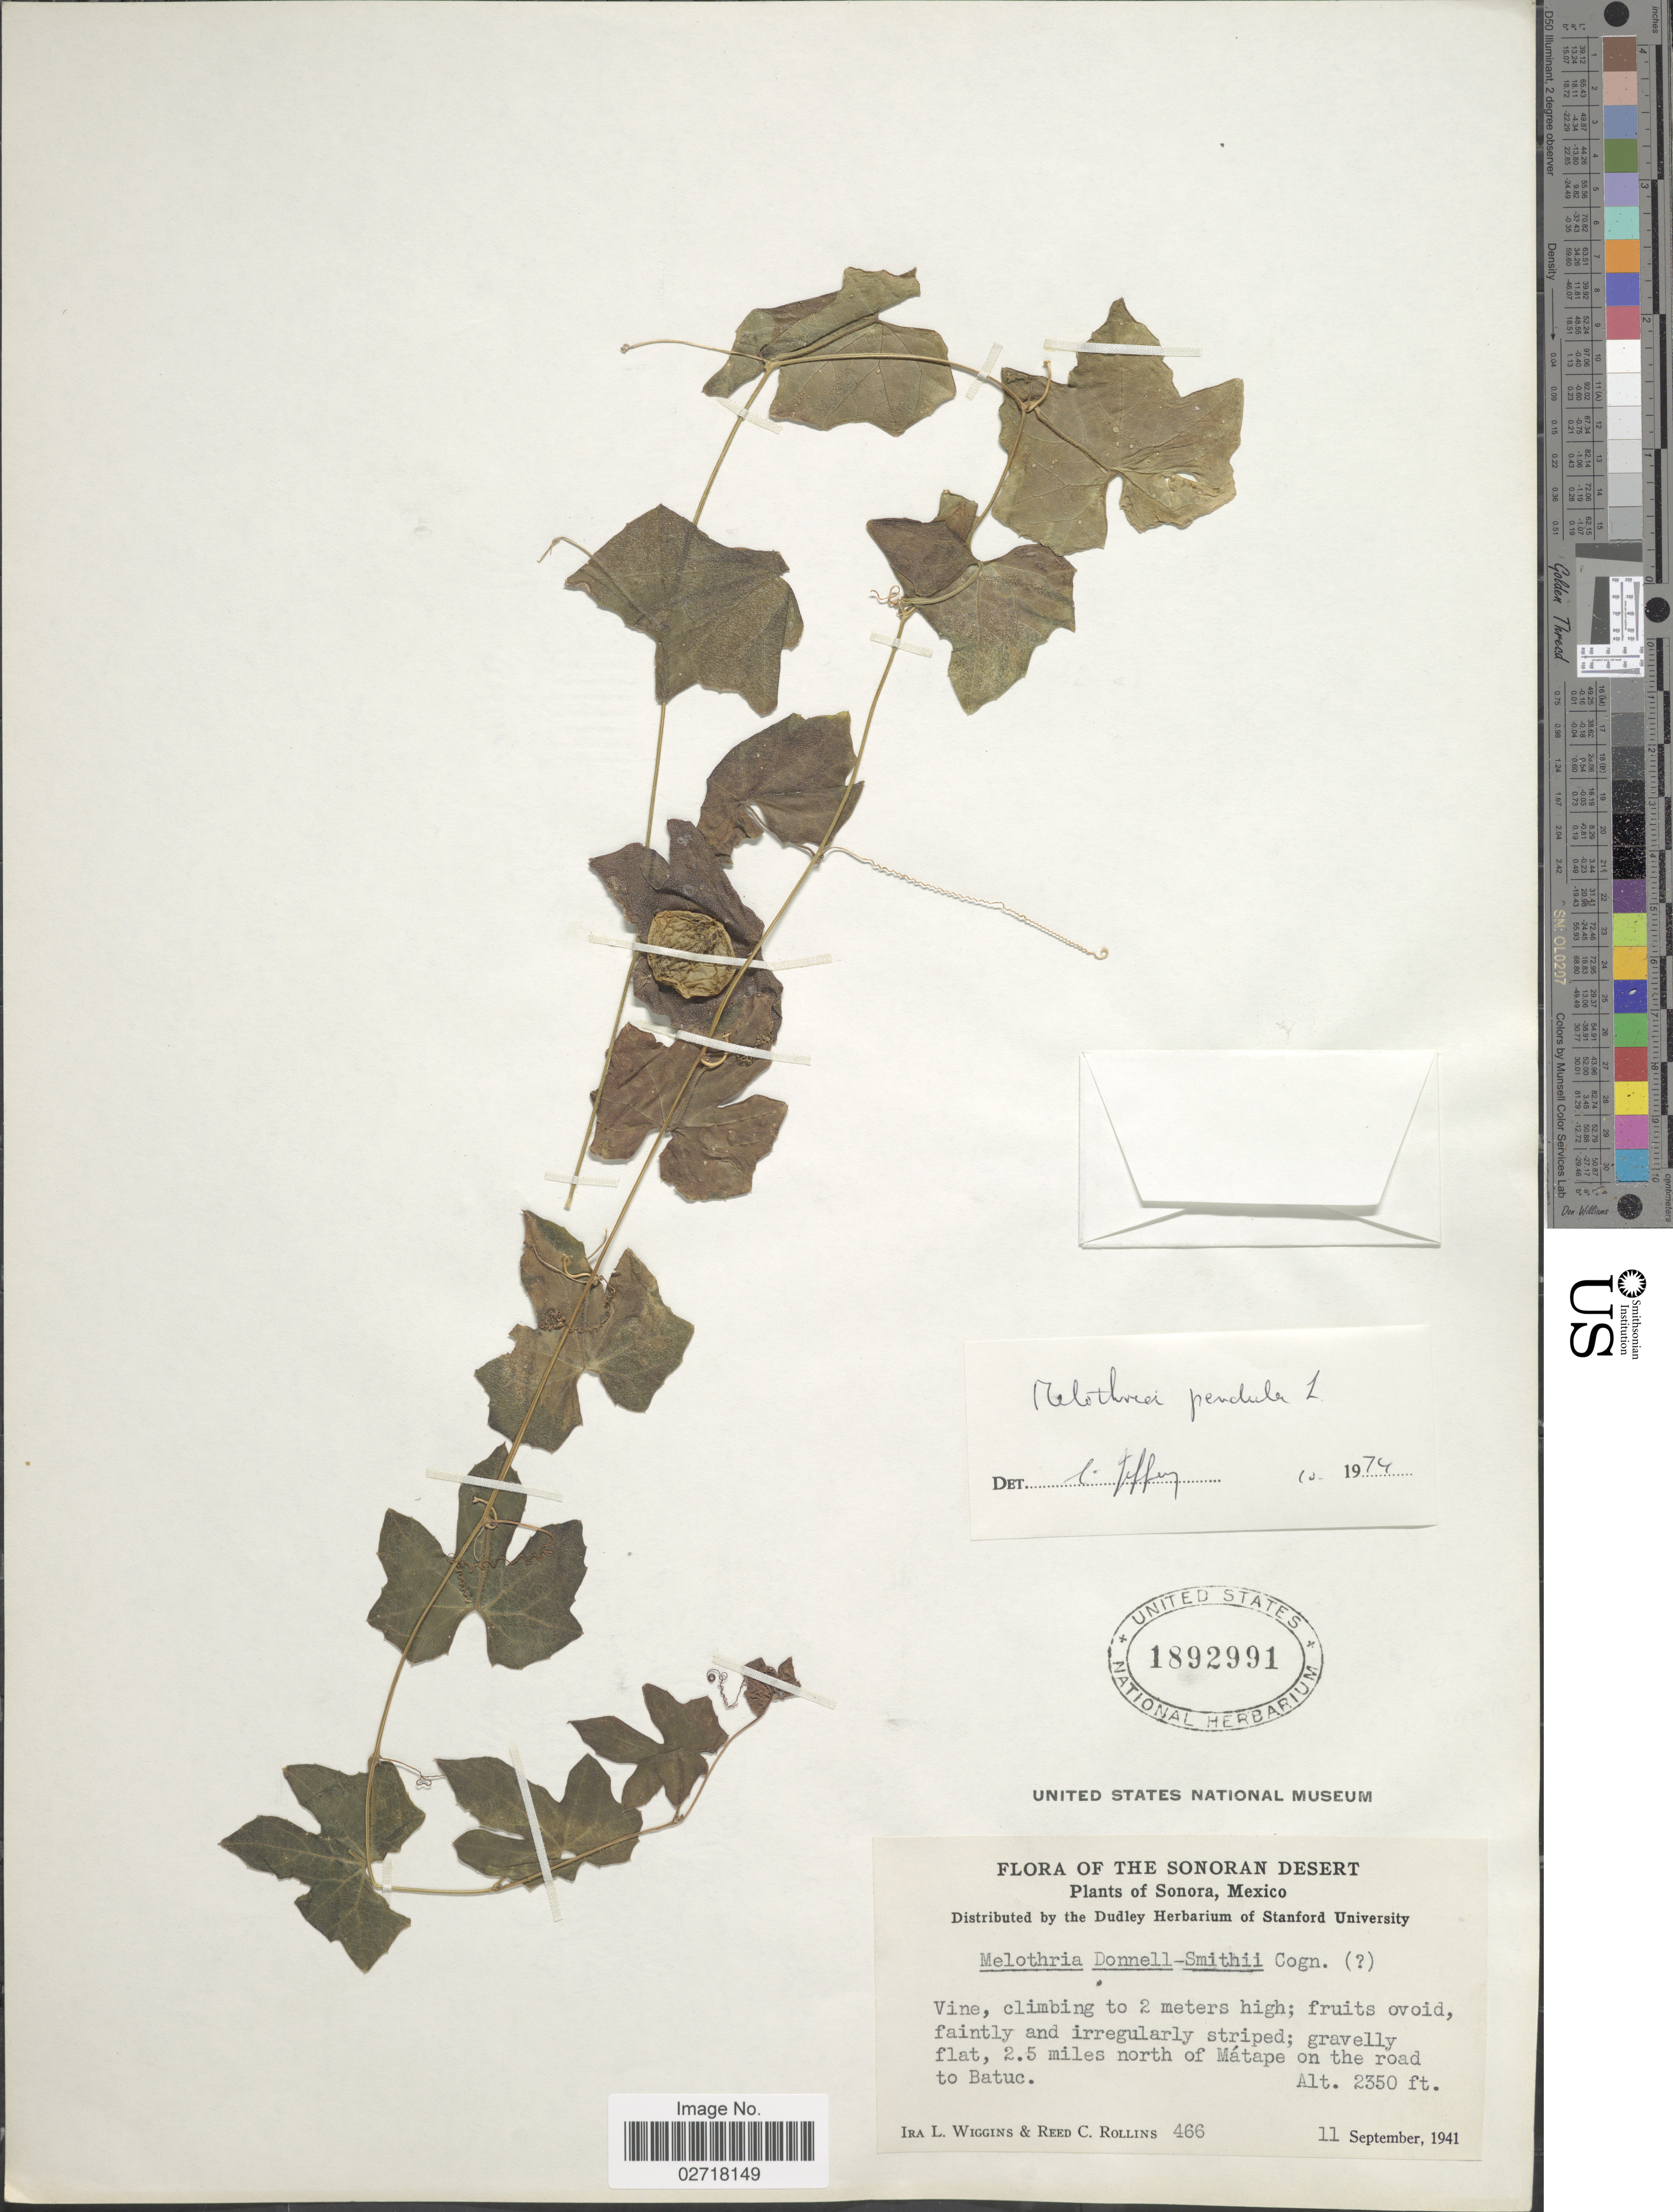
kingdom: Plantae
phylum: Tracheophyta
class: Magnoliopsida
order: Cucurbitales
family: Cucurbitaceae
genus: Melothria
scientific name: Melothria pendula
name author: L.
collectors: I. L. Wiggins & R. C. Rollins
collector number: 466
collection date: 1941-09-11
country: Mexico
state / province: Sonora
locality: Sonoran Desert. 2.5 miles north of Matape on the road to Batuc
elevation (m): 716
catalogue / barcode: US 1892991